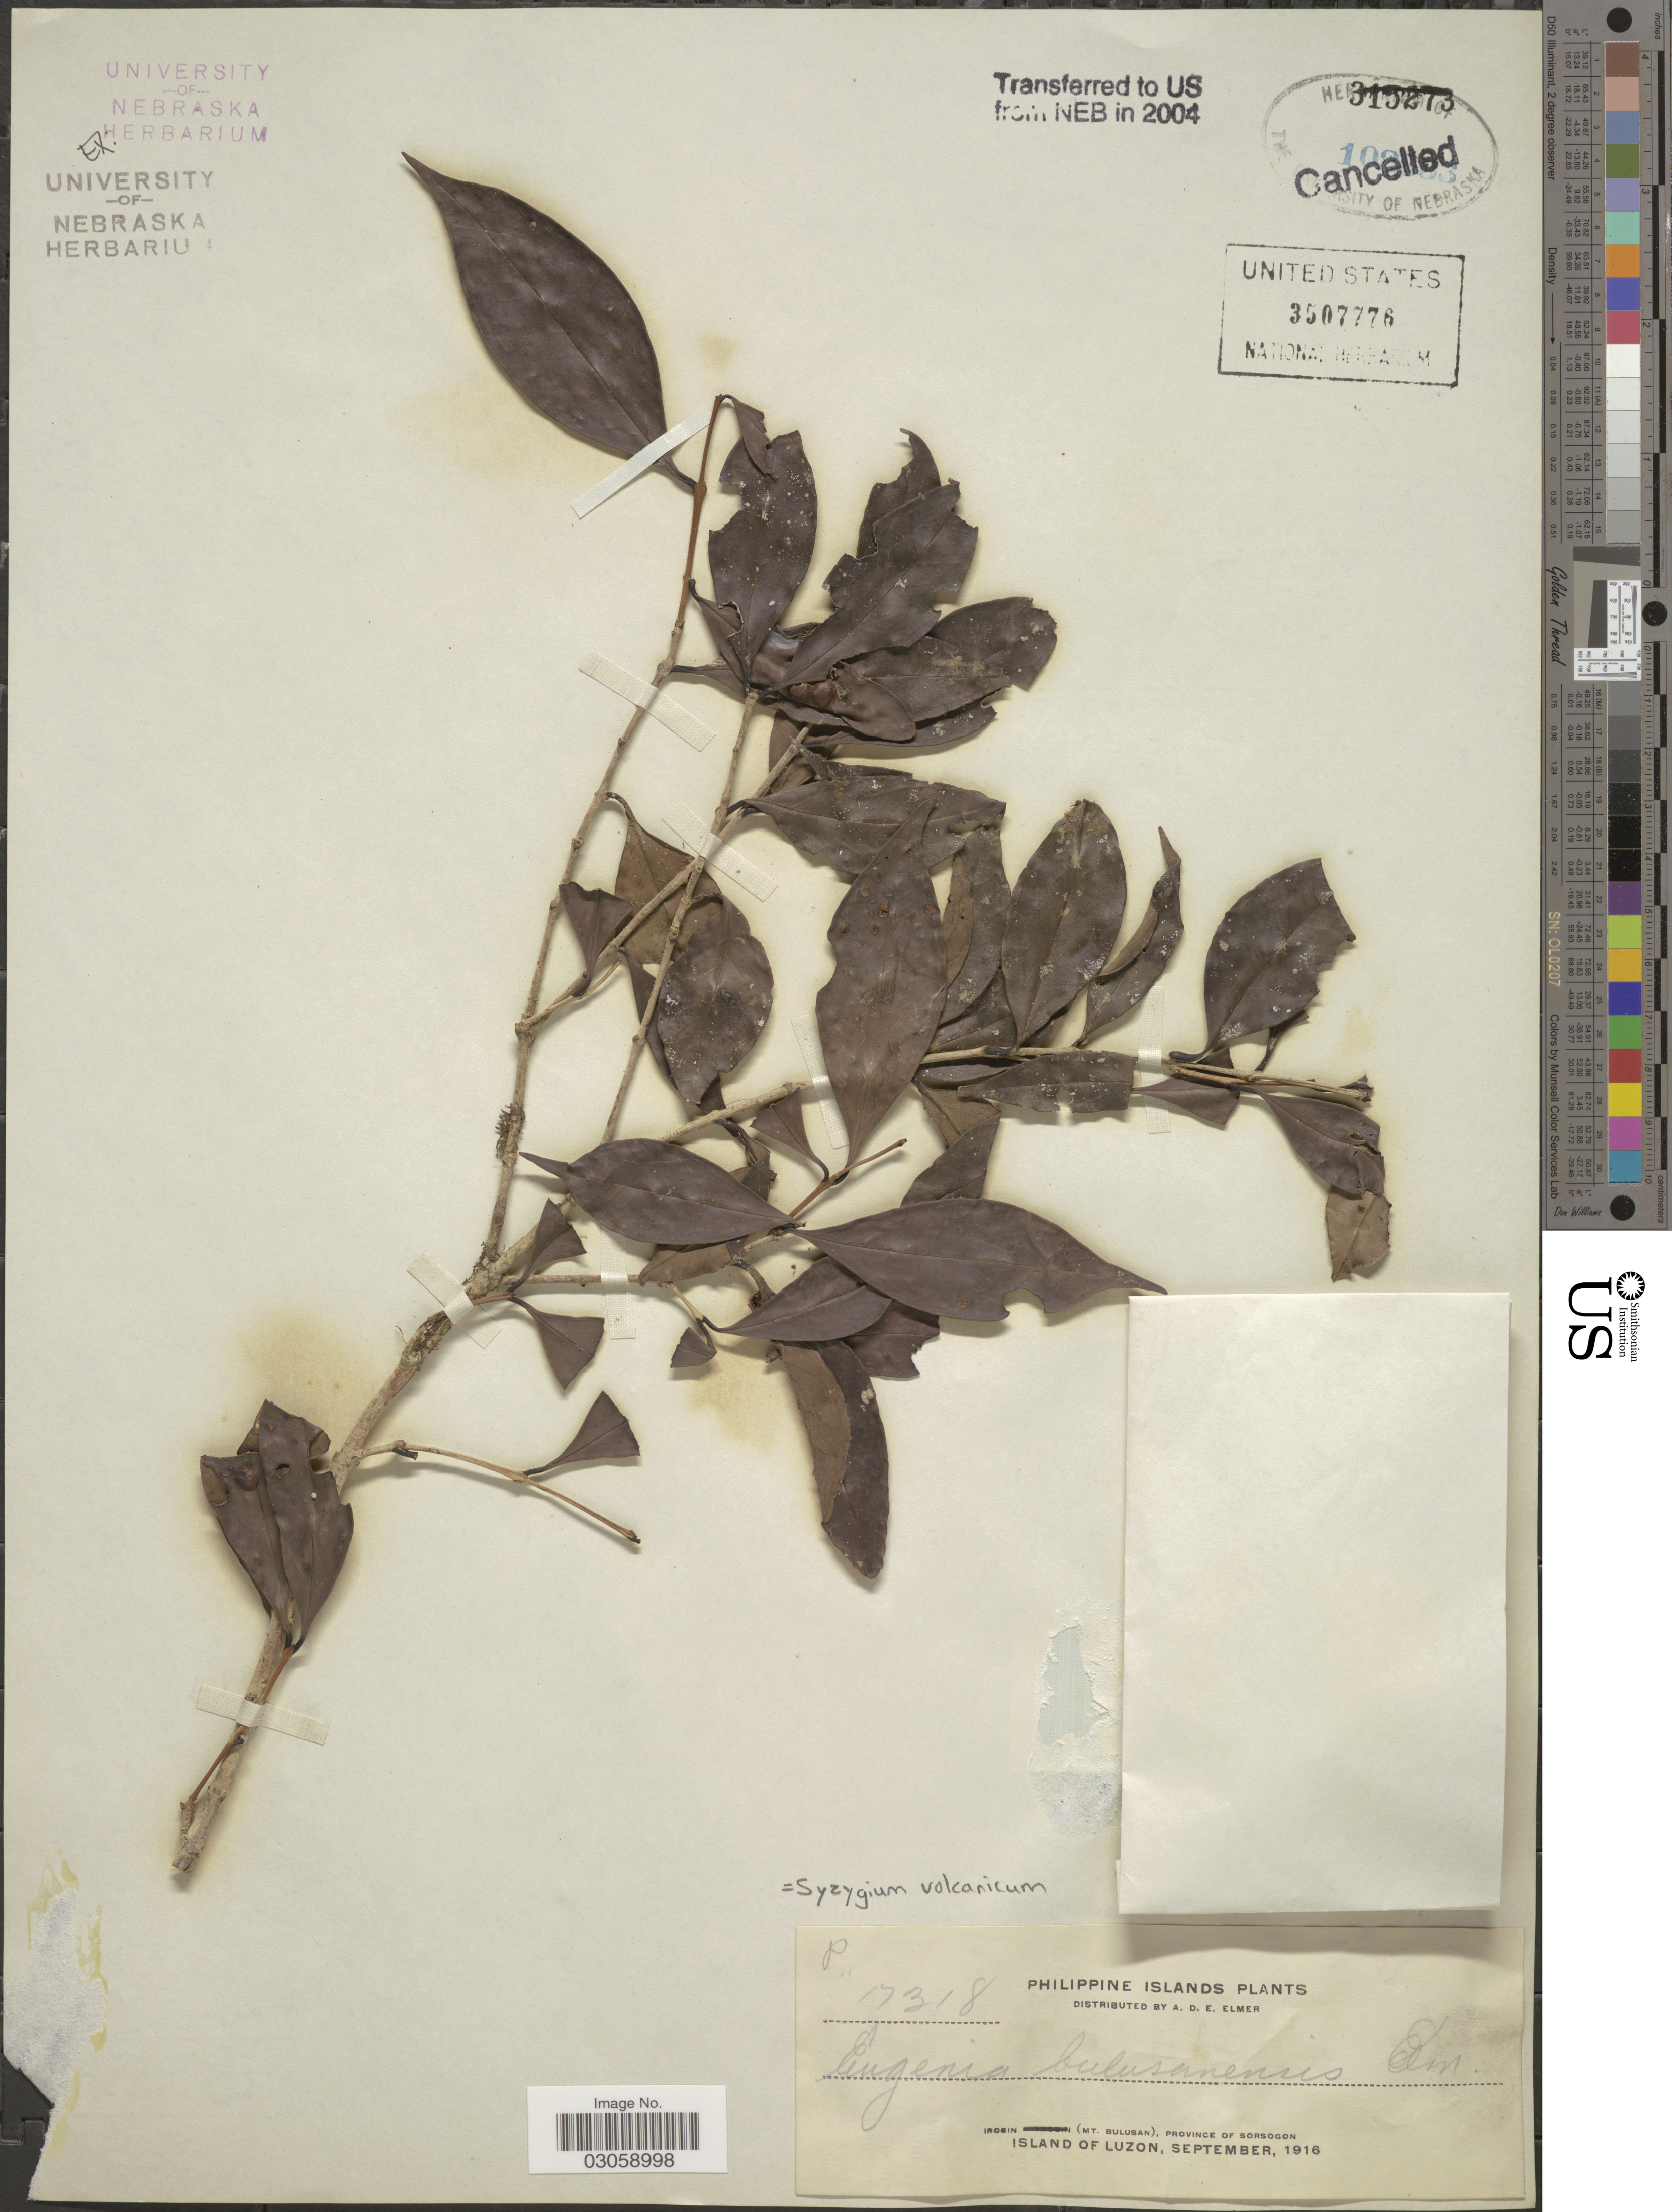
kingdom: Plantae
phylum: Tracheophyta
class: Magnoliopsida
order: Myrtales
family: Myrtaceae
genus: Syzygium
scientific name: Syzygium vulcanicum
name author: Elmer ex Merr.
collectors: A. D. E. Elmer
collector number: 17318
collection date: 1916-09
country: Philippines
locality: Philippine Islands, Irosin (Mt. Bulusan), Province of Sorsogon, Island of Luzon.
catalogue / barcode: US 3507776